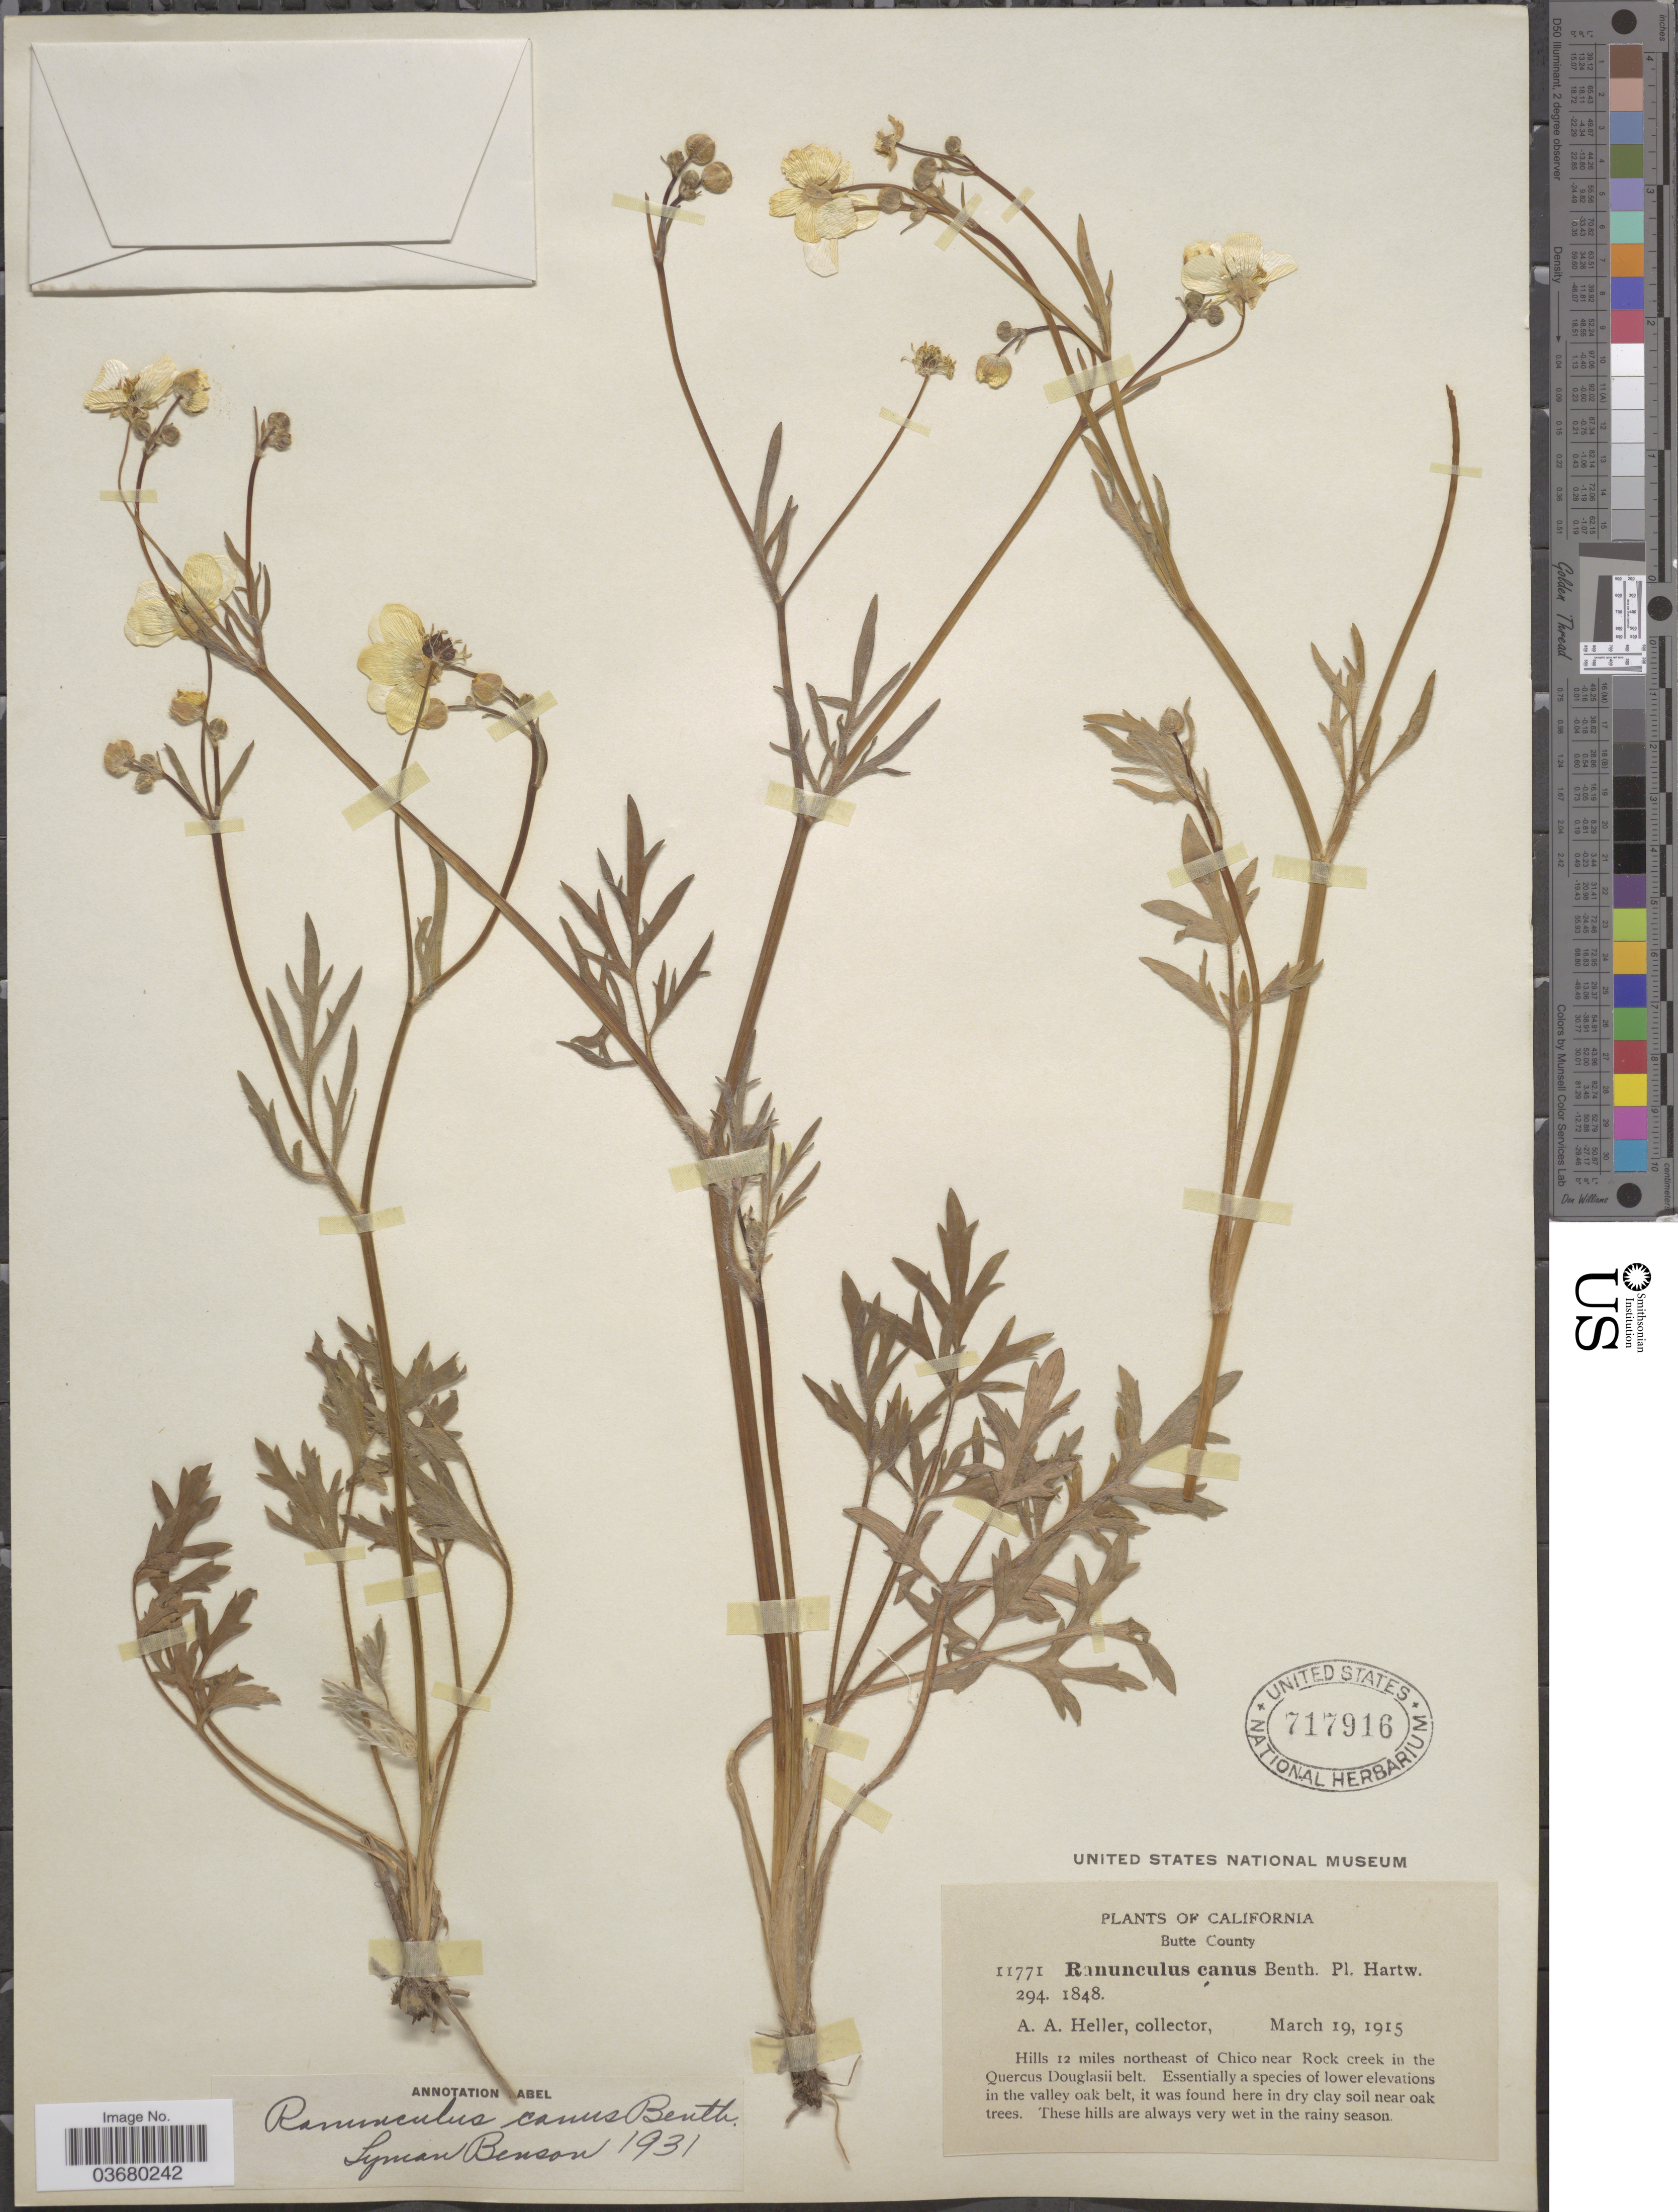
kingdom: Plantae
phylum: Tracheophyta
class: Magnoliopsida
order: Ranunculales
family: Ranunculaceae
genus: Ranunculus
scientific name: Ranunculus canus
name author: Benth.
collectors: A. A. Heller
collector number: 11771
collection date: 1915-03-19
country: United States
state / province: California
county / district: Butte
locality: Butte County. Hills 12 miles northeast of Chico near Rock creek in the Quercus Douglasii belt.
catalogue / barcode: US 717916